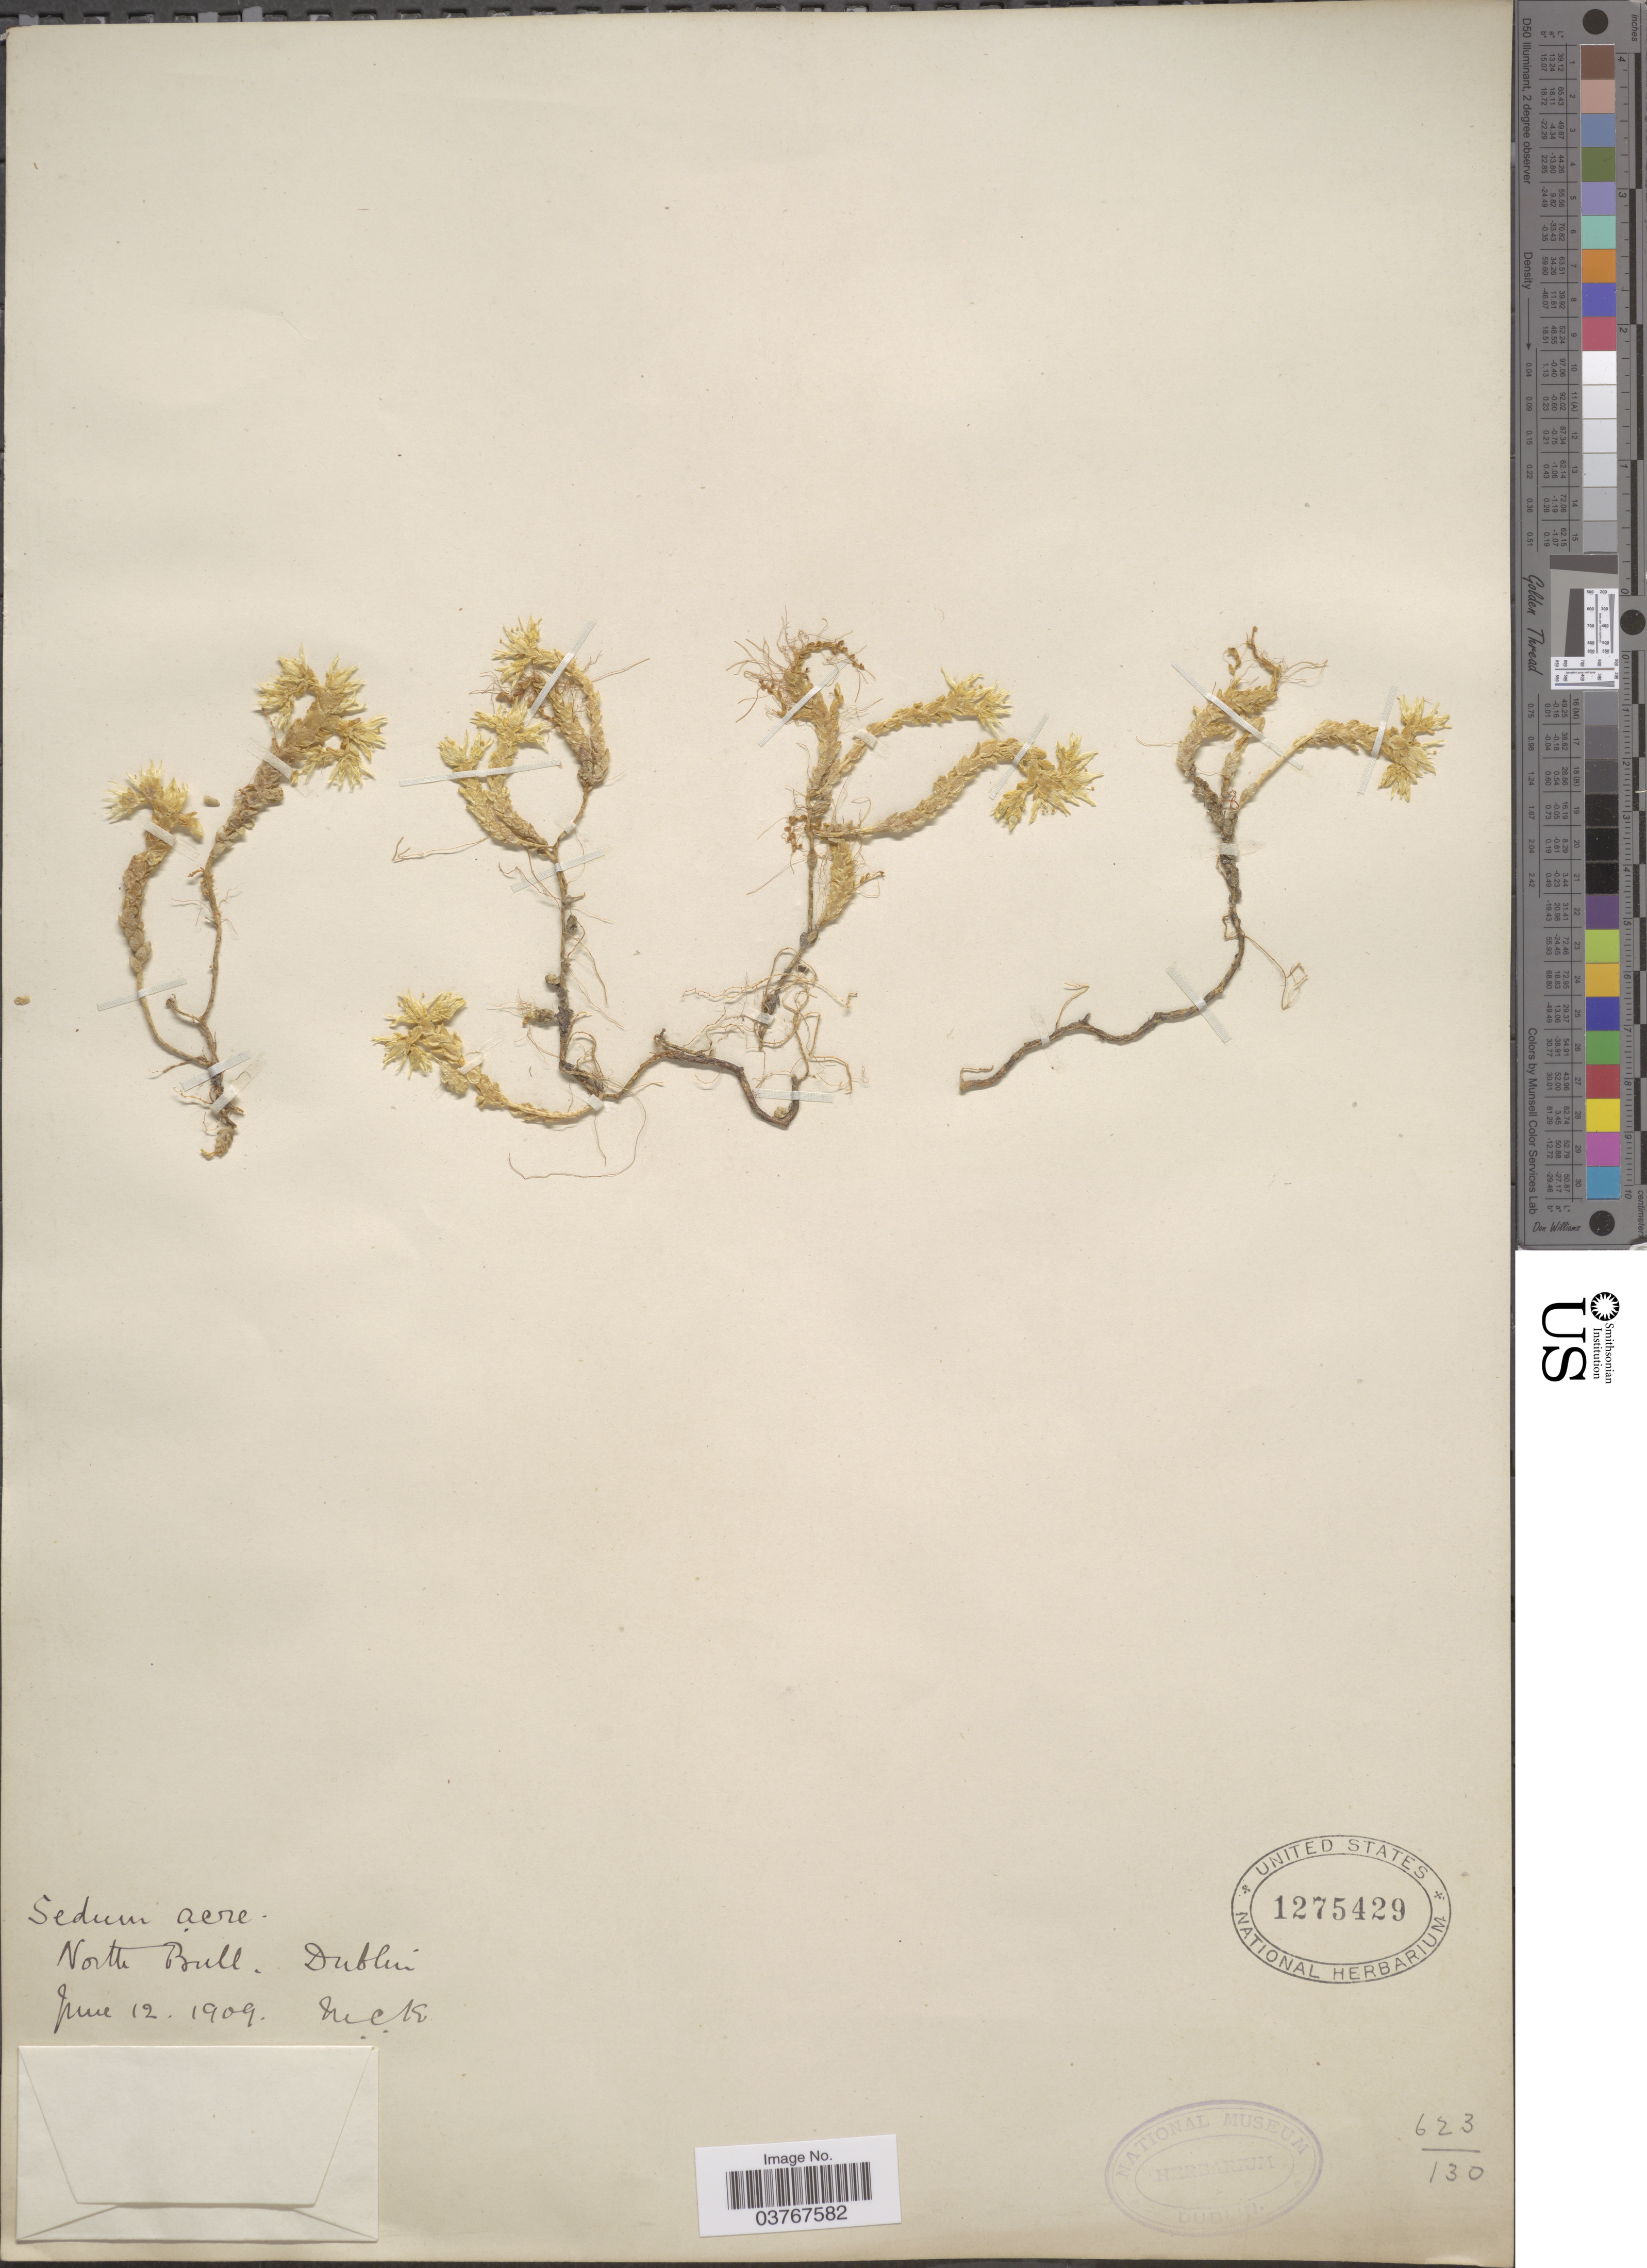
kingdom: Plantae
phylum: Tracheophyta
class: Magnoliopsida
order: Saxifragales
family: Crassulaceae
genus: Sedum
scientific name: Sedum acre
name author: L.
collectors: M.C.K.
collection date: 1909-06-12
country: Ireland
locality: North Bull. Dublin.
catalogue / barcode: US 1275429